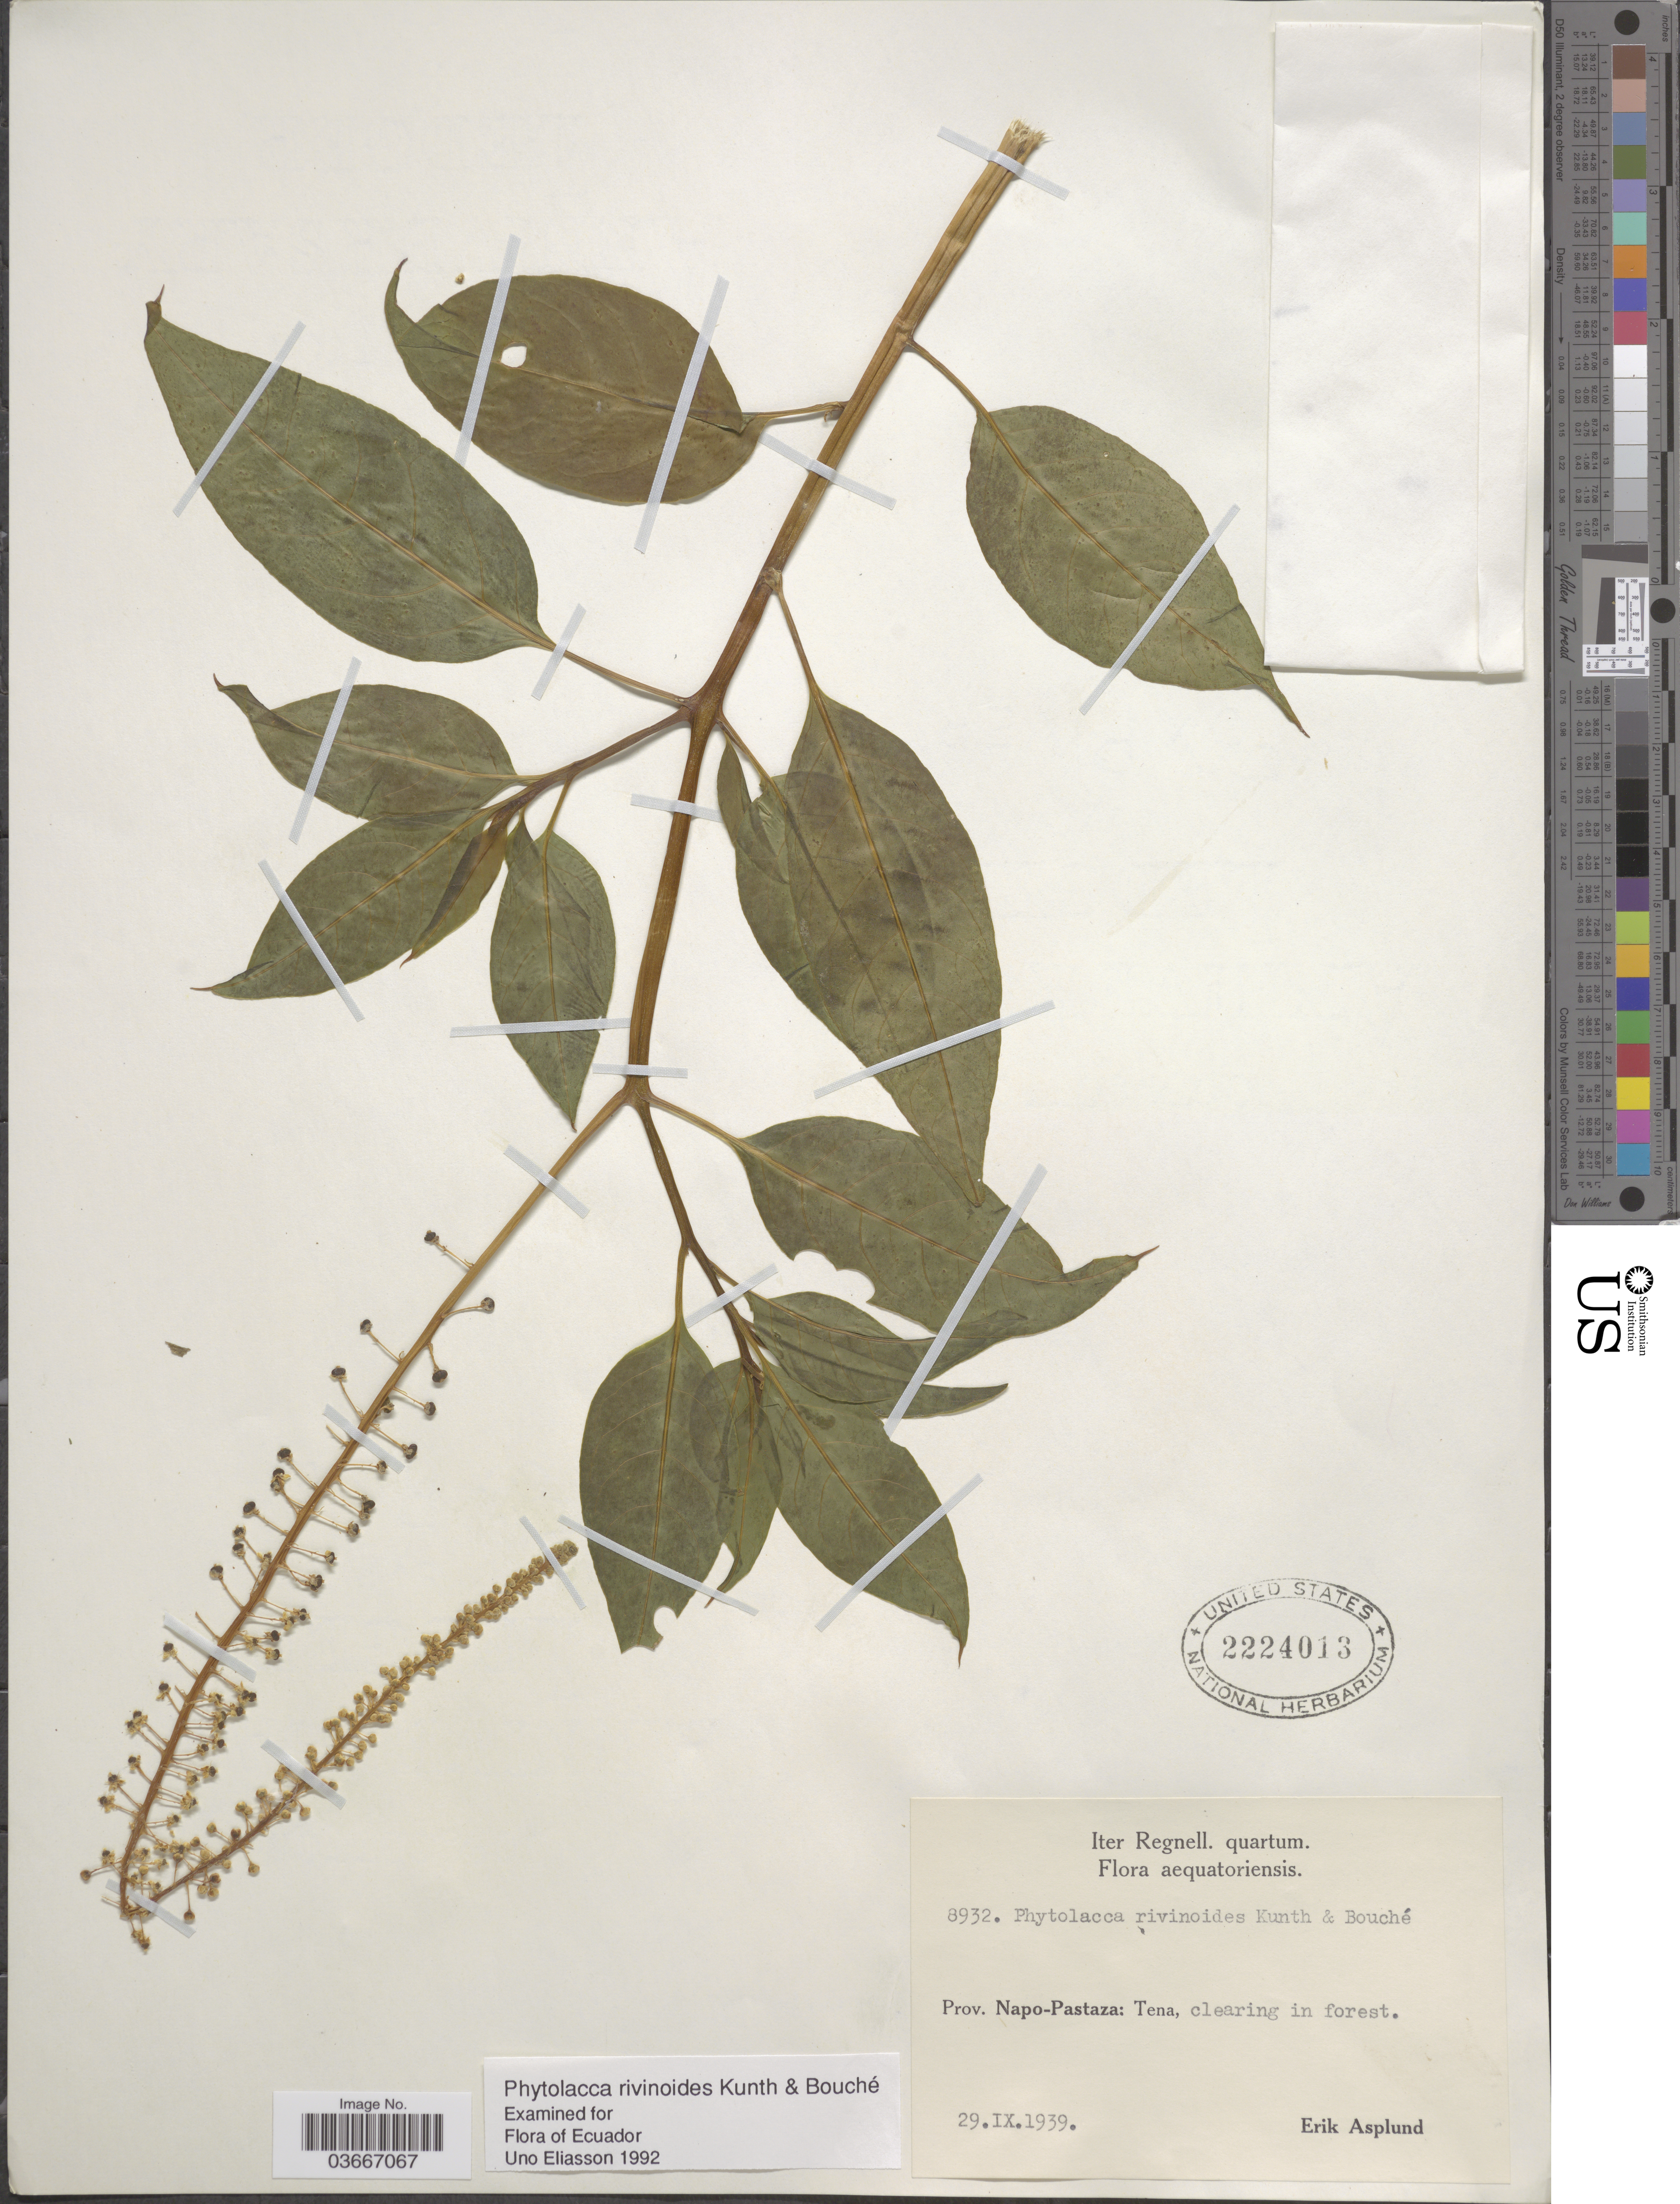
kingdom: Plantae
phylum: Tracheophyta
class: Magnoliopsida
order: Caryophyllales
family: Phytolaccaceae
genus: Phytolacca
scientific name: Phytolacca rivinoides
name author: Kunth & C.D. Bouché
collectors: E. Asplund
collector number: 8932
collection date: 1939-09-29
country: Ecuador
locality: Prov. Napo-Pastaza: Tena, clearing in forest.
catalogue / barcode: US 2224013